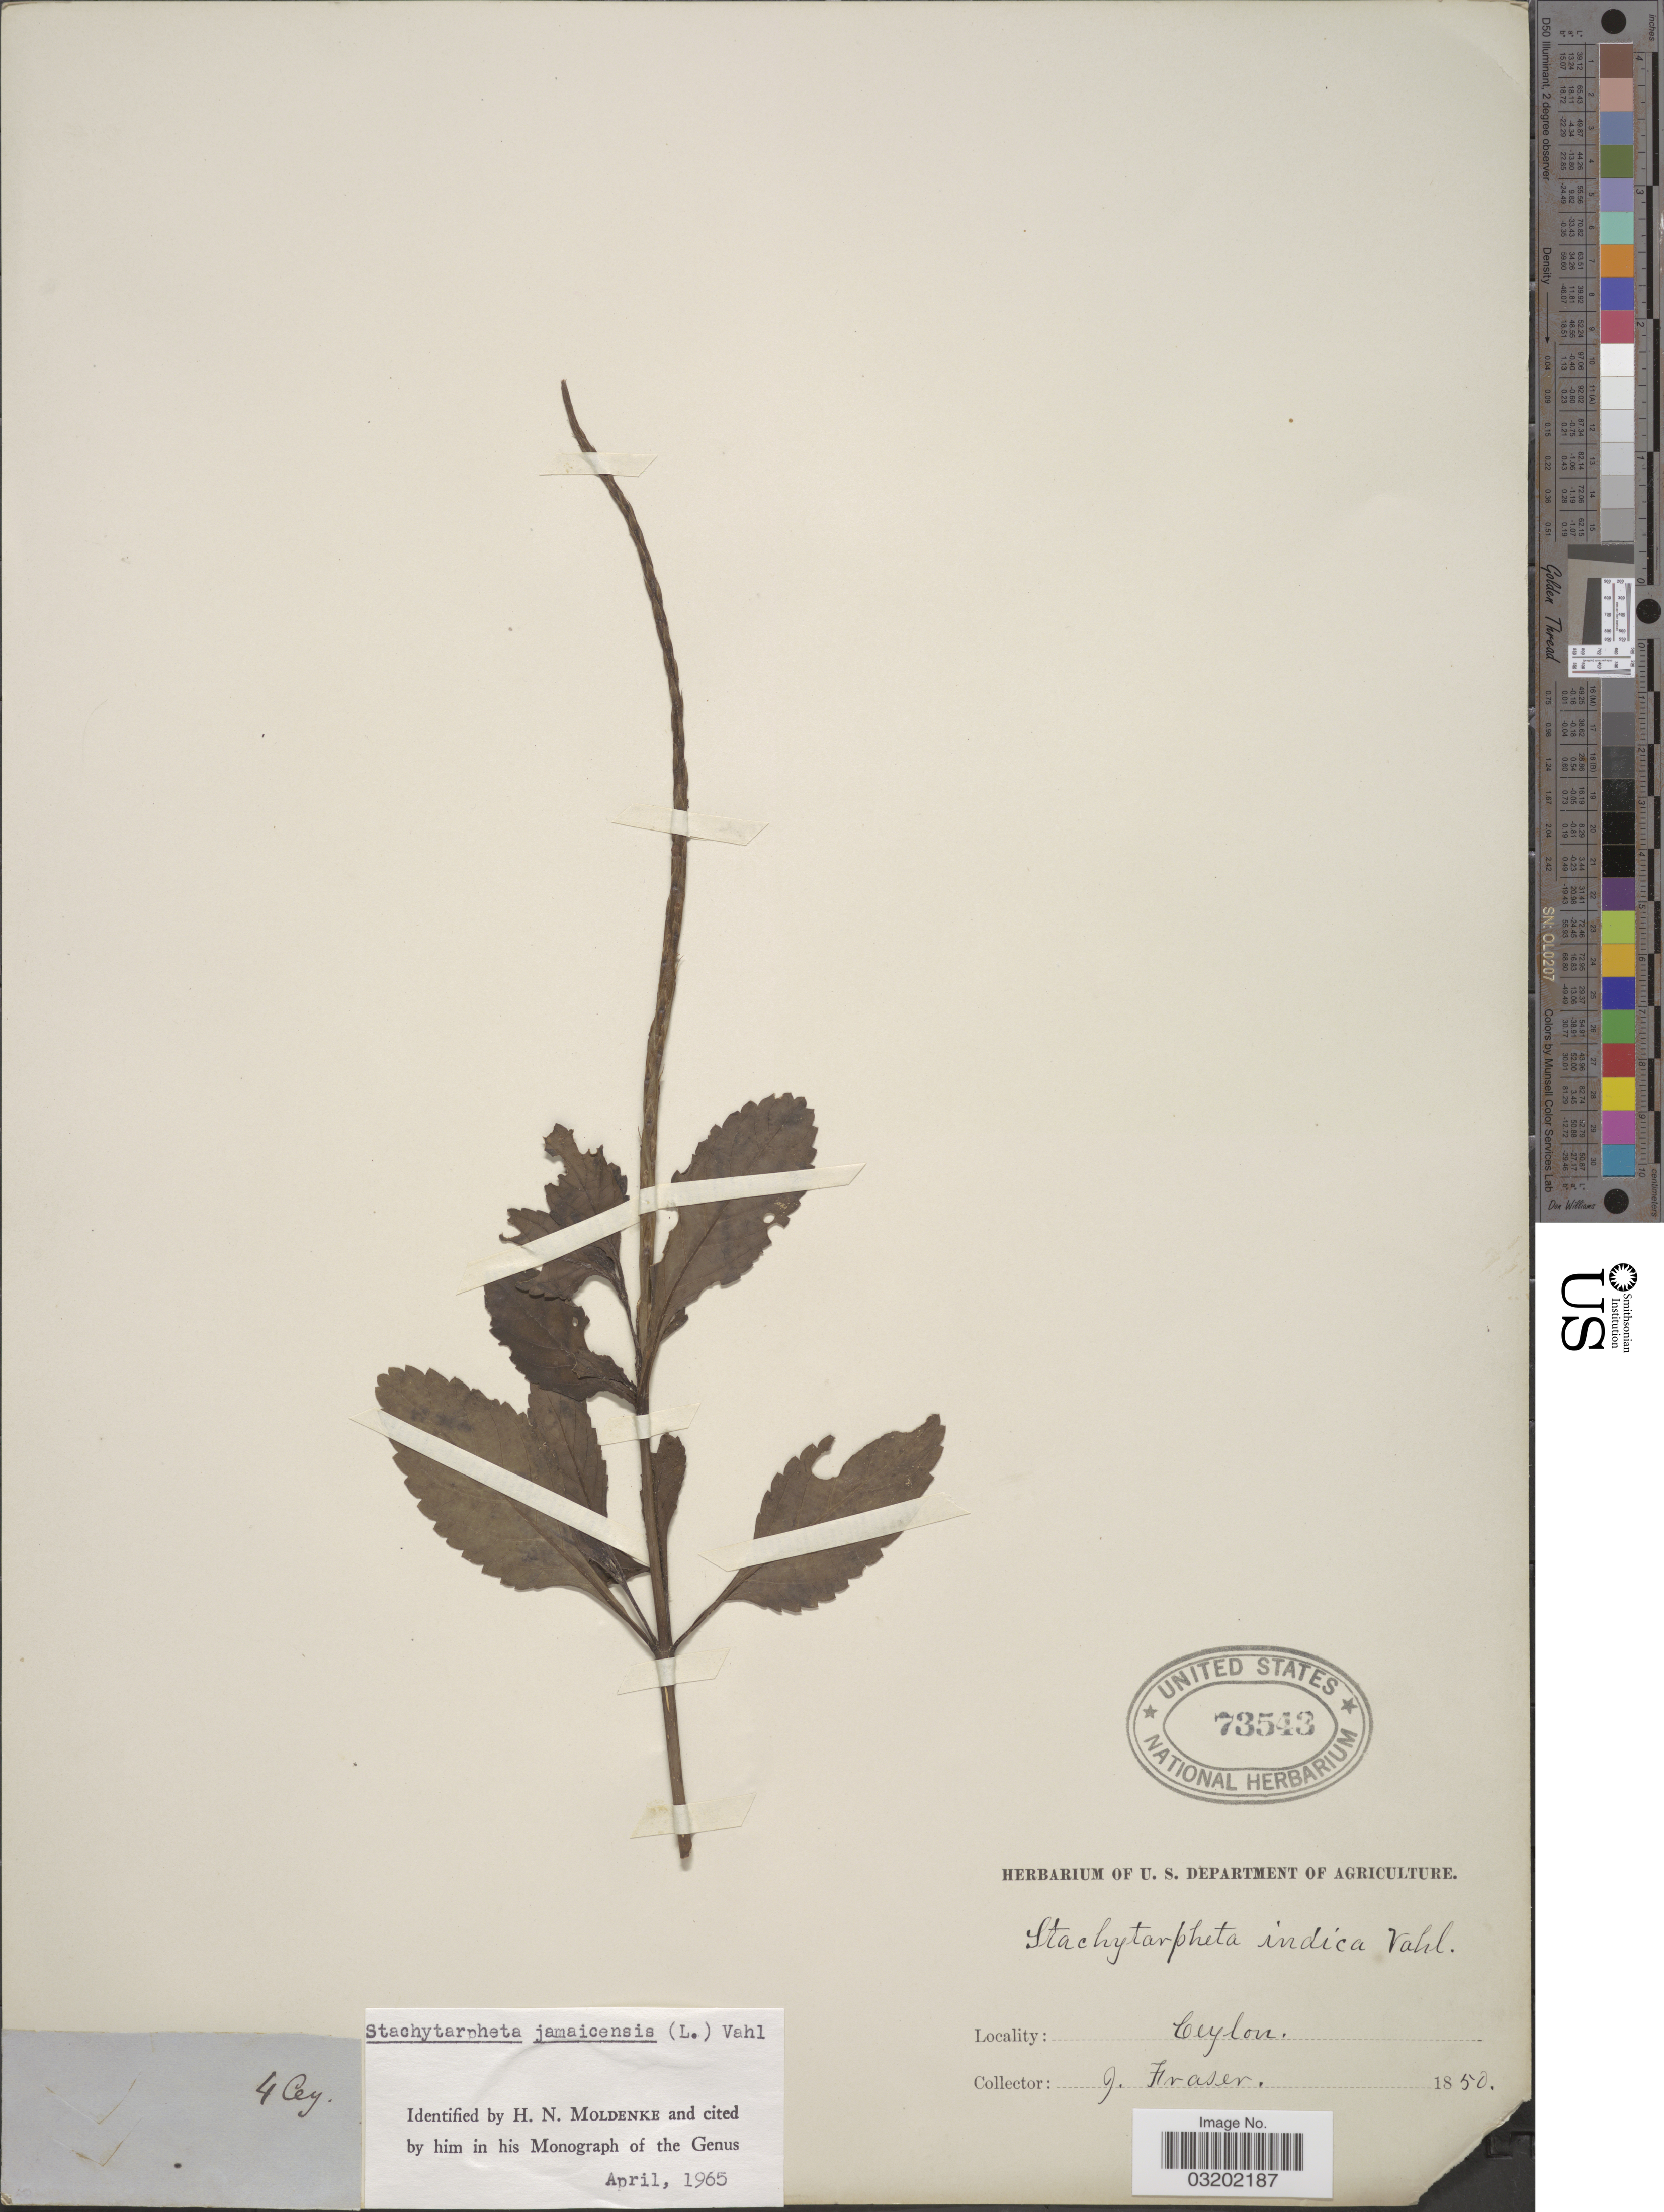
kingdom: Plantae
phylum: Tracheophyta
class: Magnoliopsida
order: Lamiales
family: Verbenaceae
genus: Stachytarpheta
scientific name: Stachytarpheta jamaicensis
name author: (L.) Vahl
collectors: J. Fraser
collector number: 4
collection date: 1850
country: Sri Lanka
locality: Ceylon.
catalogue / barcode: US 73543